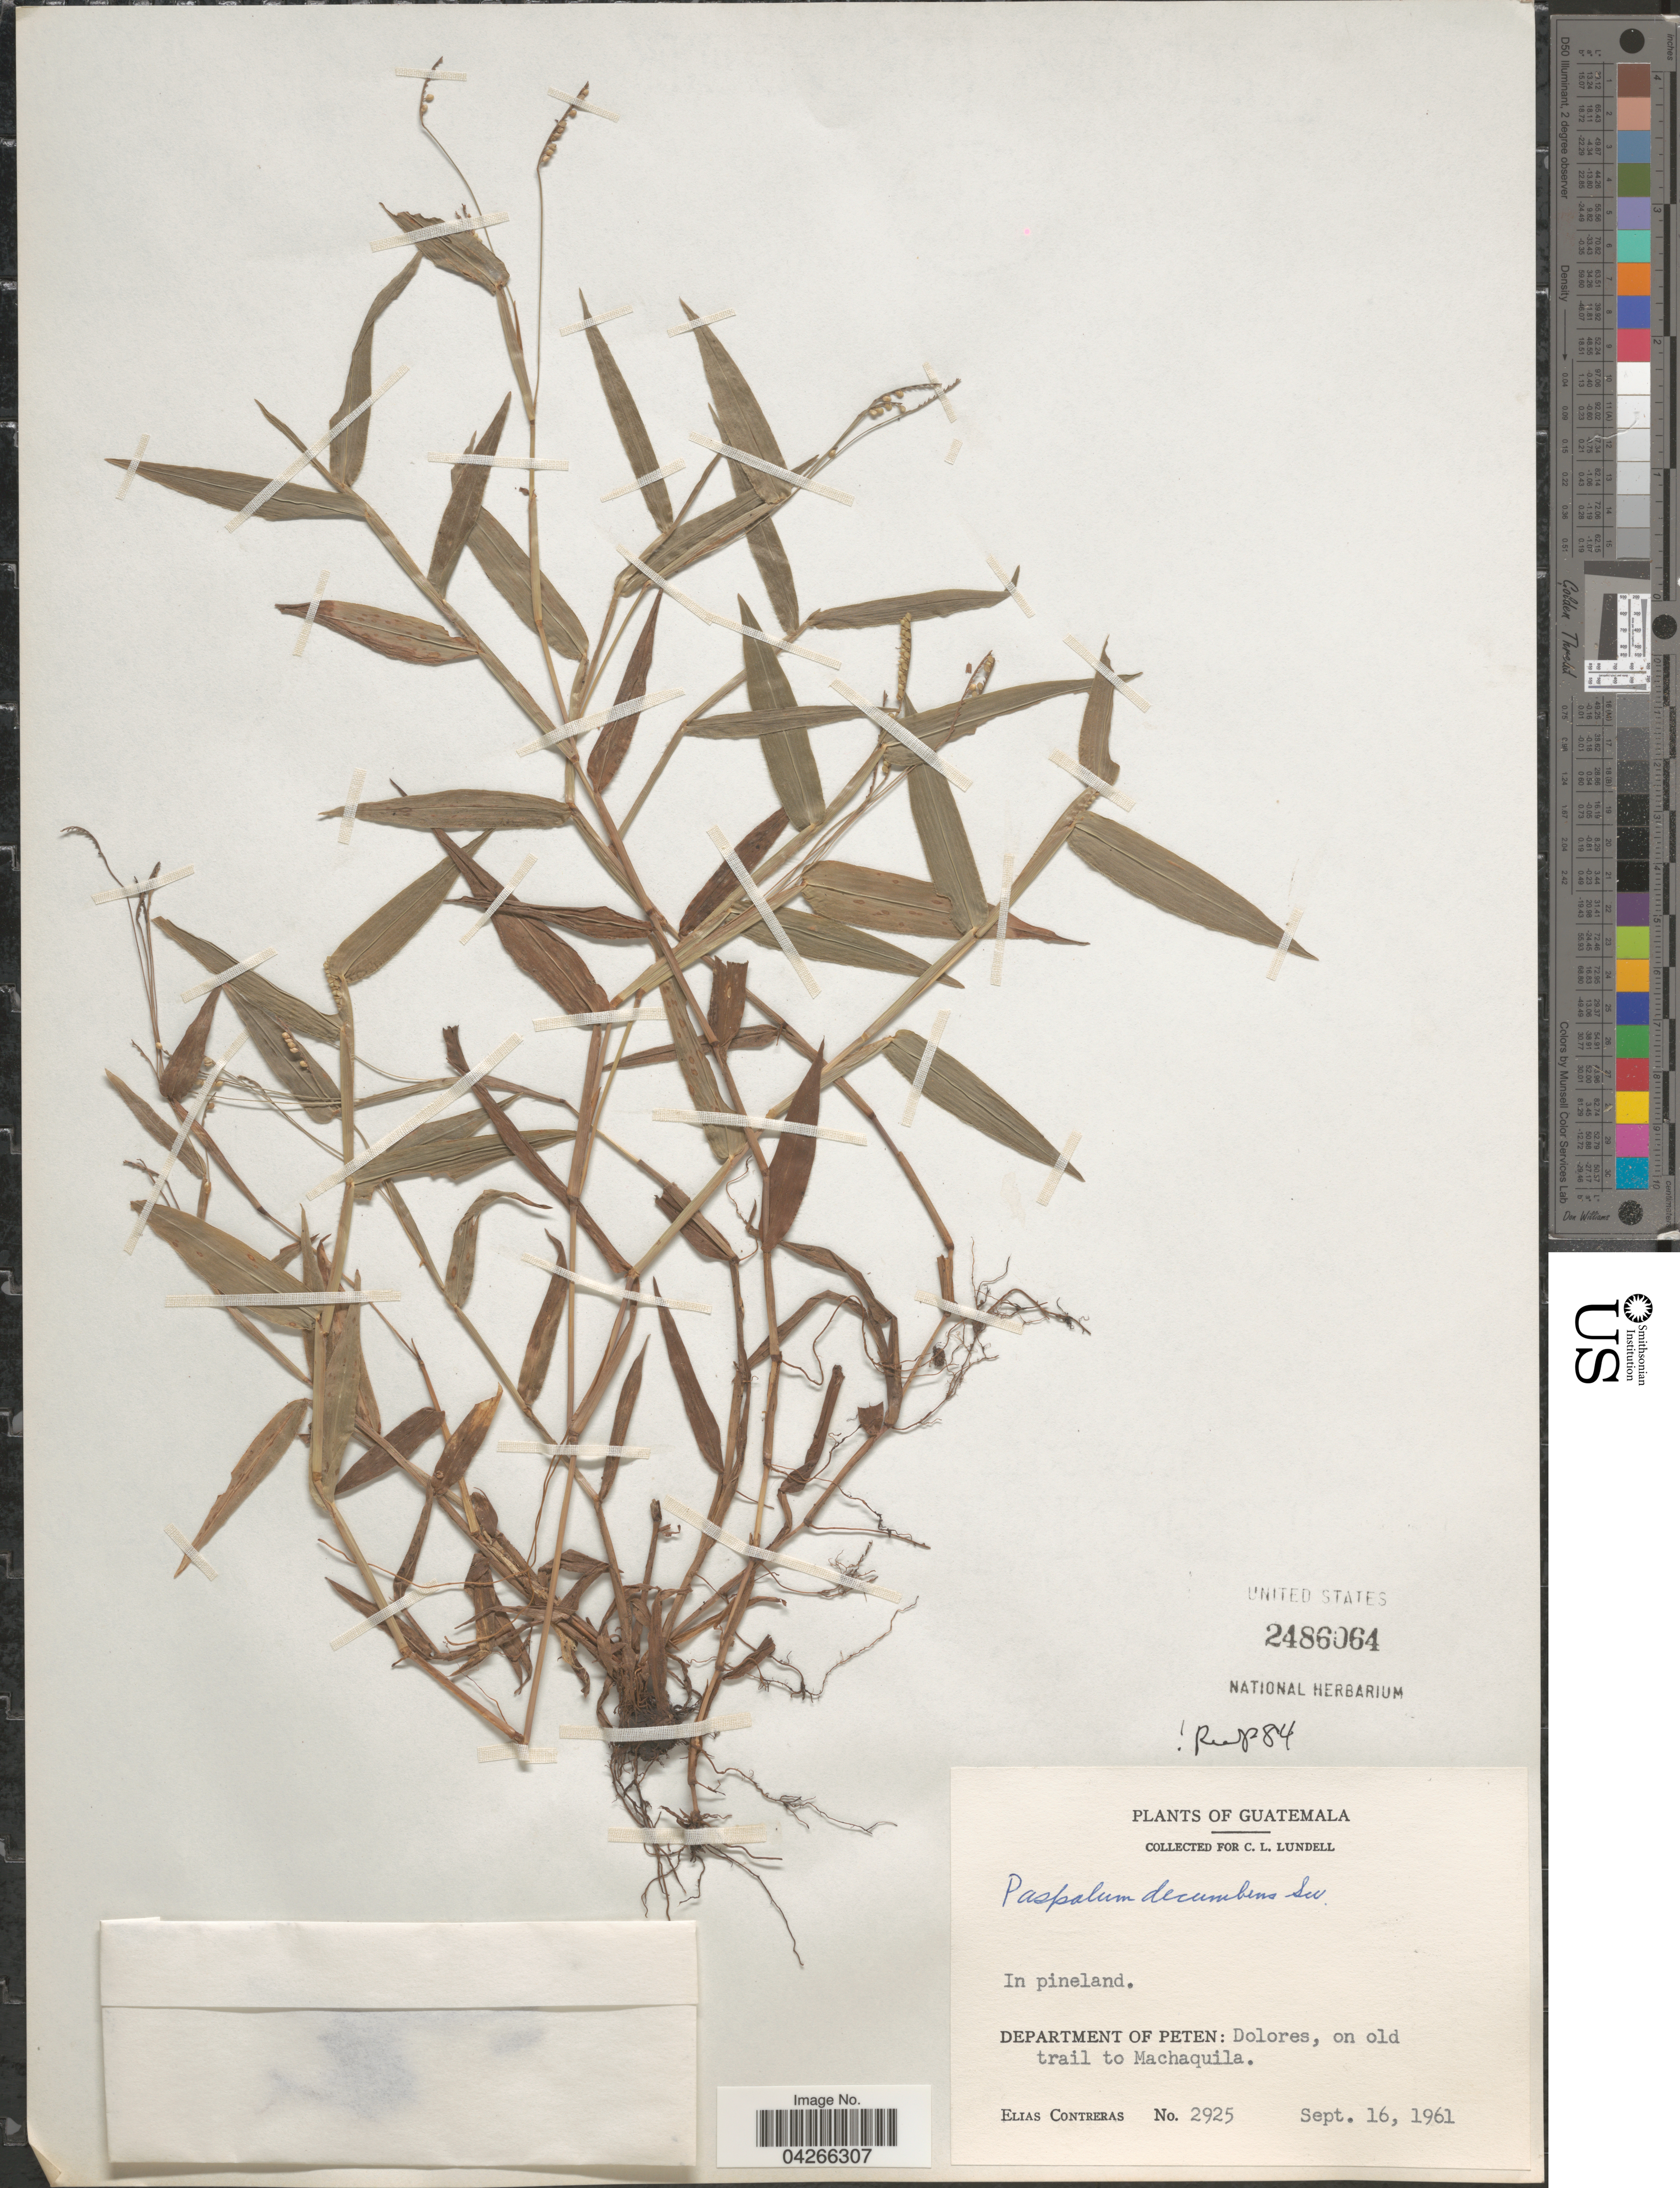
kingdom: Plantae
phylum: Tracheophyta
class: Liliopsida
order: Poales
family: Poaceae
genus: Paspalum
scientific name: Paspalum decumbens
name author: Sw.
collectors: E. Contreras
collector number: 2925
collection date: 1961-09-16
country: Guatemala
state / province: El Peten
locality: In pineland. Department of Peten: Dolores, on old trail to Machaquila.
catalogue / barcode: US 2486064